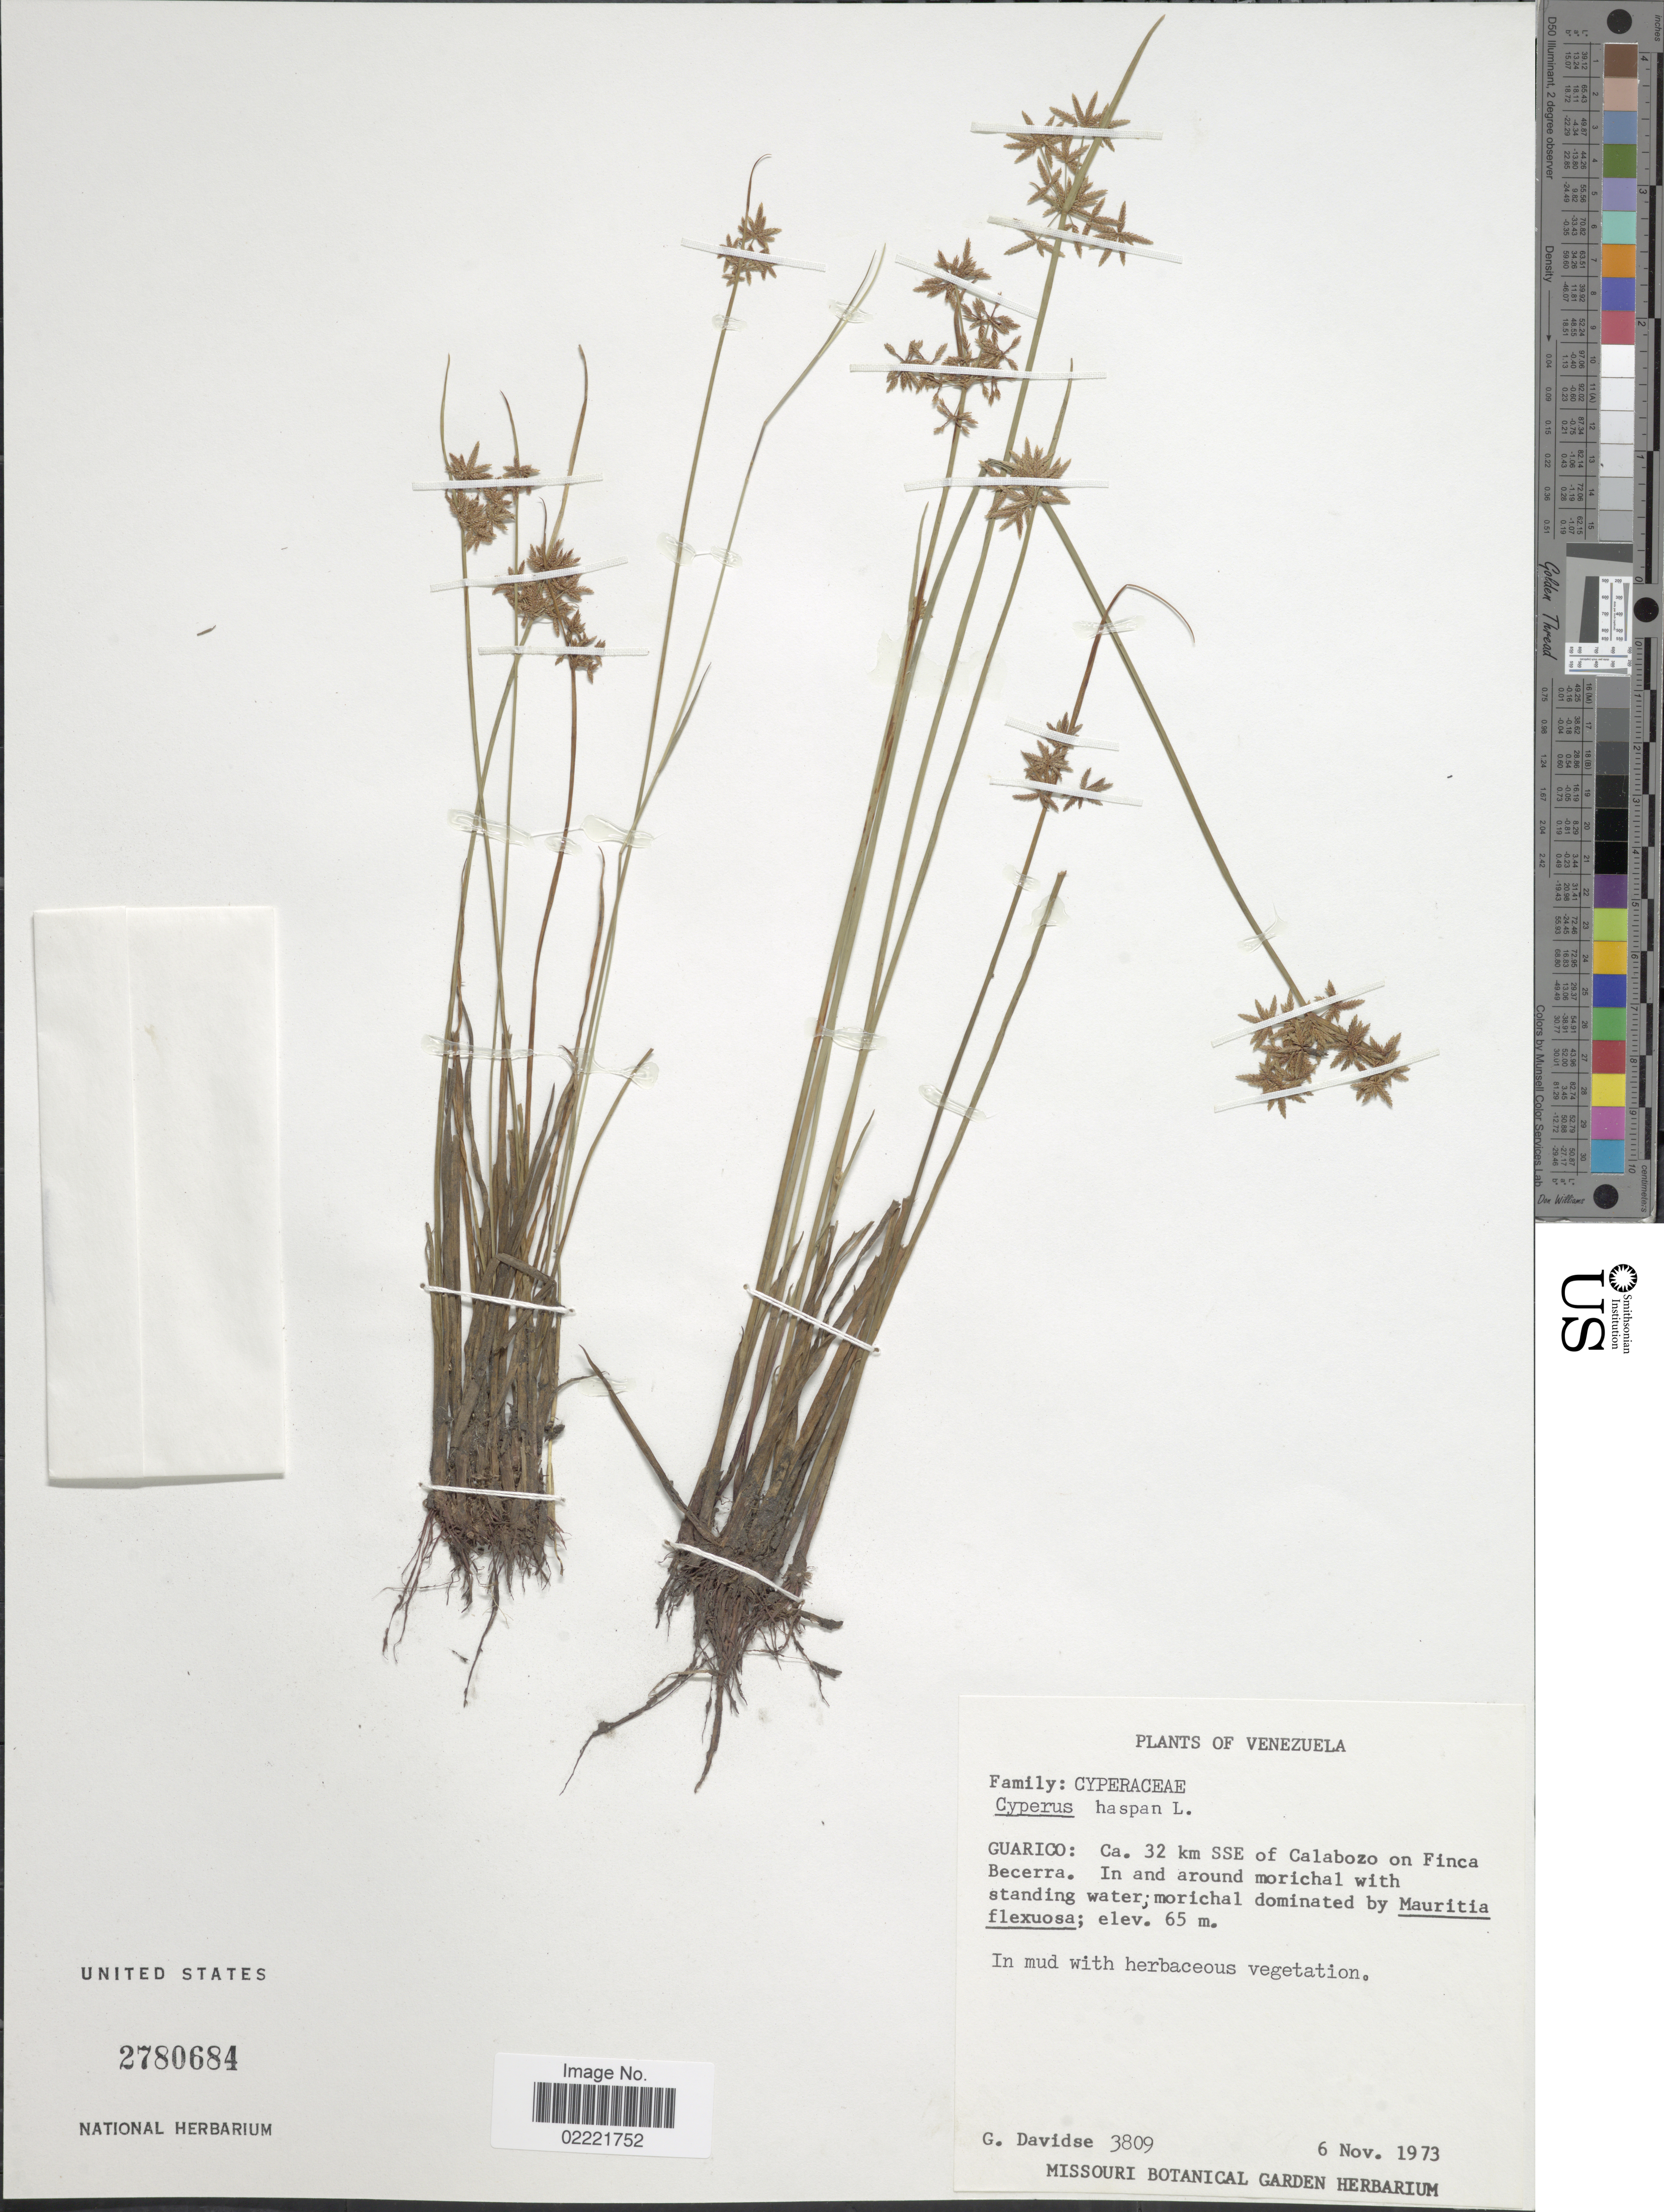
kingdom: Plantae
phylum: Tracheophyta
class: Liliopsida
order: Poales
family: Cyperaceae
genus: Cyperus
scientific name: Cyperus haspan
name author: L.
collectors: G. Davidse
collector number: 3809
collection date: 1973-11-06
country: Venezuela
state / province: Guárico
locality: Ca. 32 km SSE of Calabozo on Finca Becerra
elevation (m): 65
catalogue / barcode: US 2780684